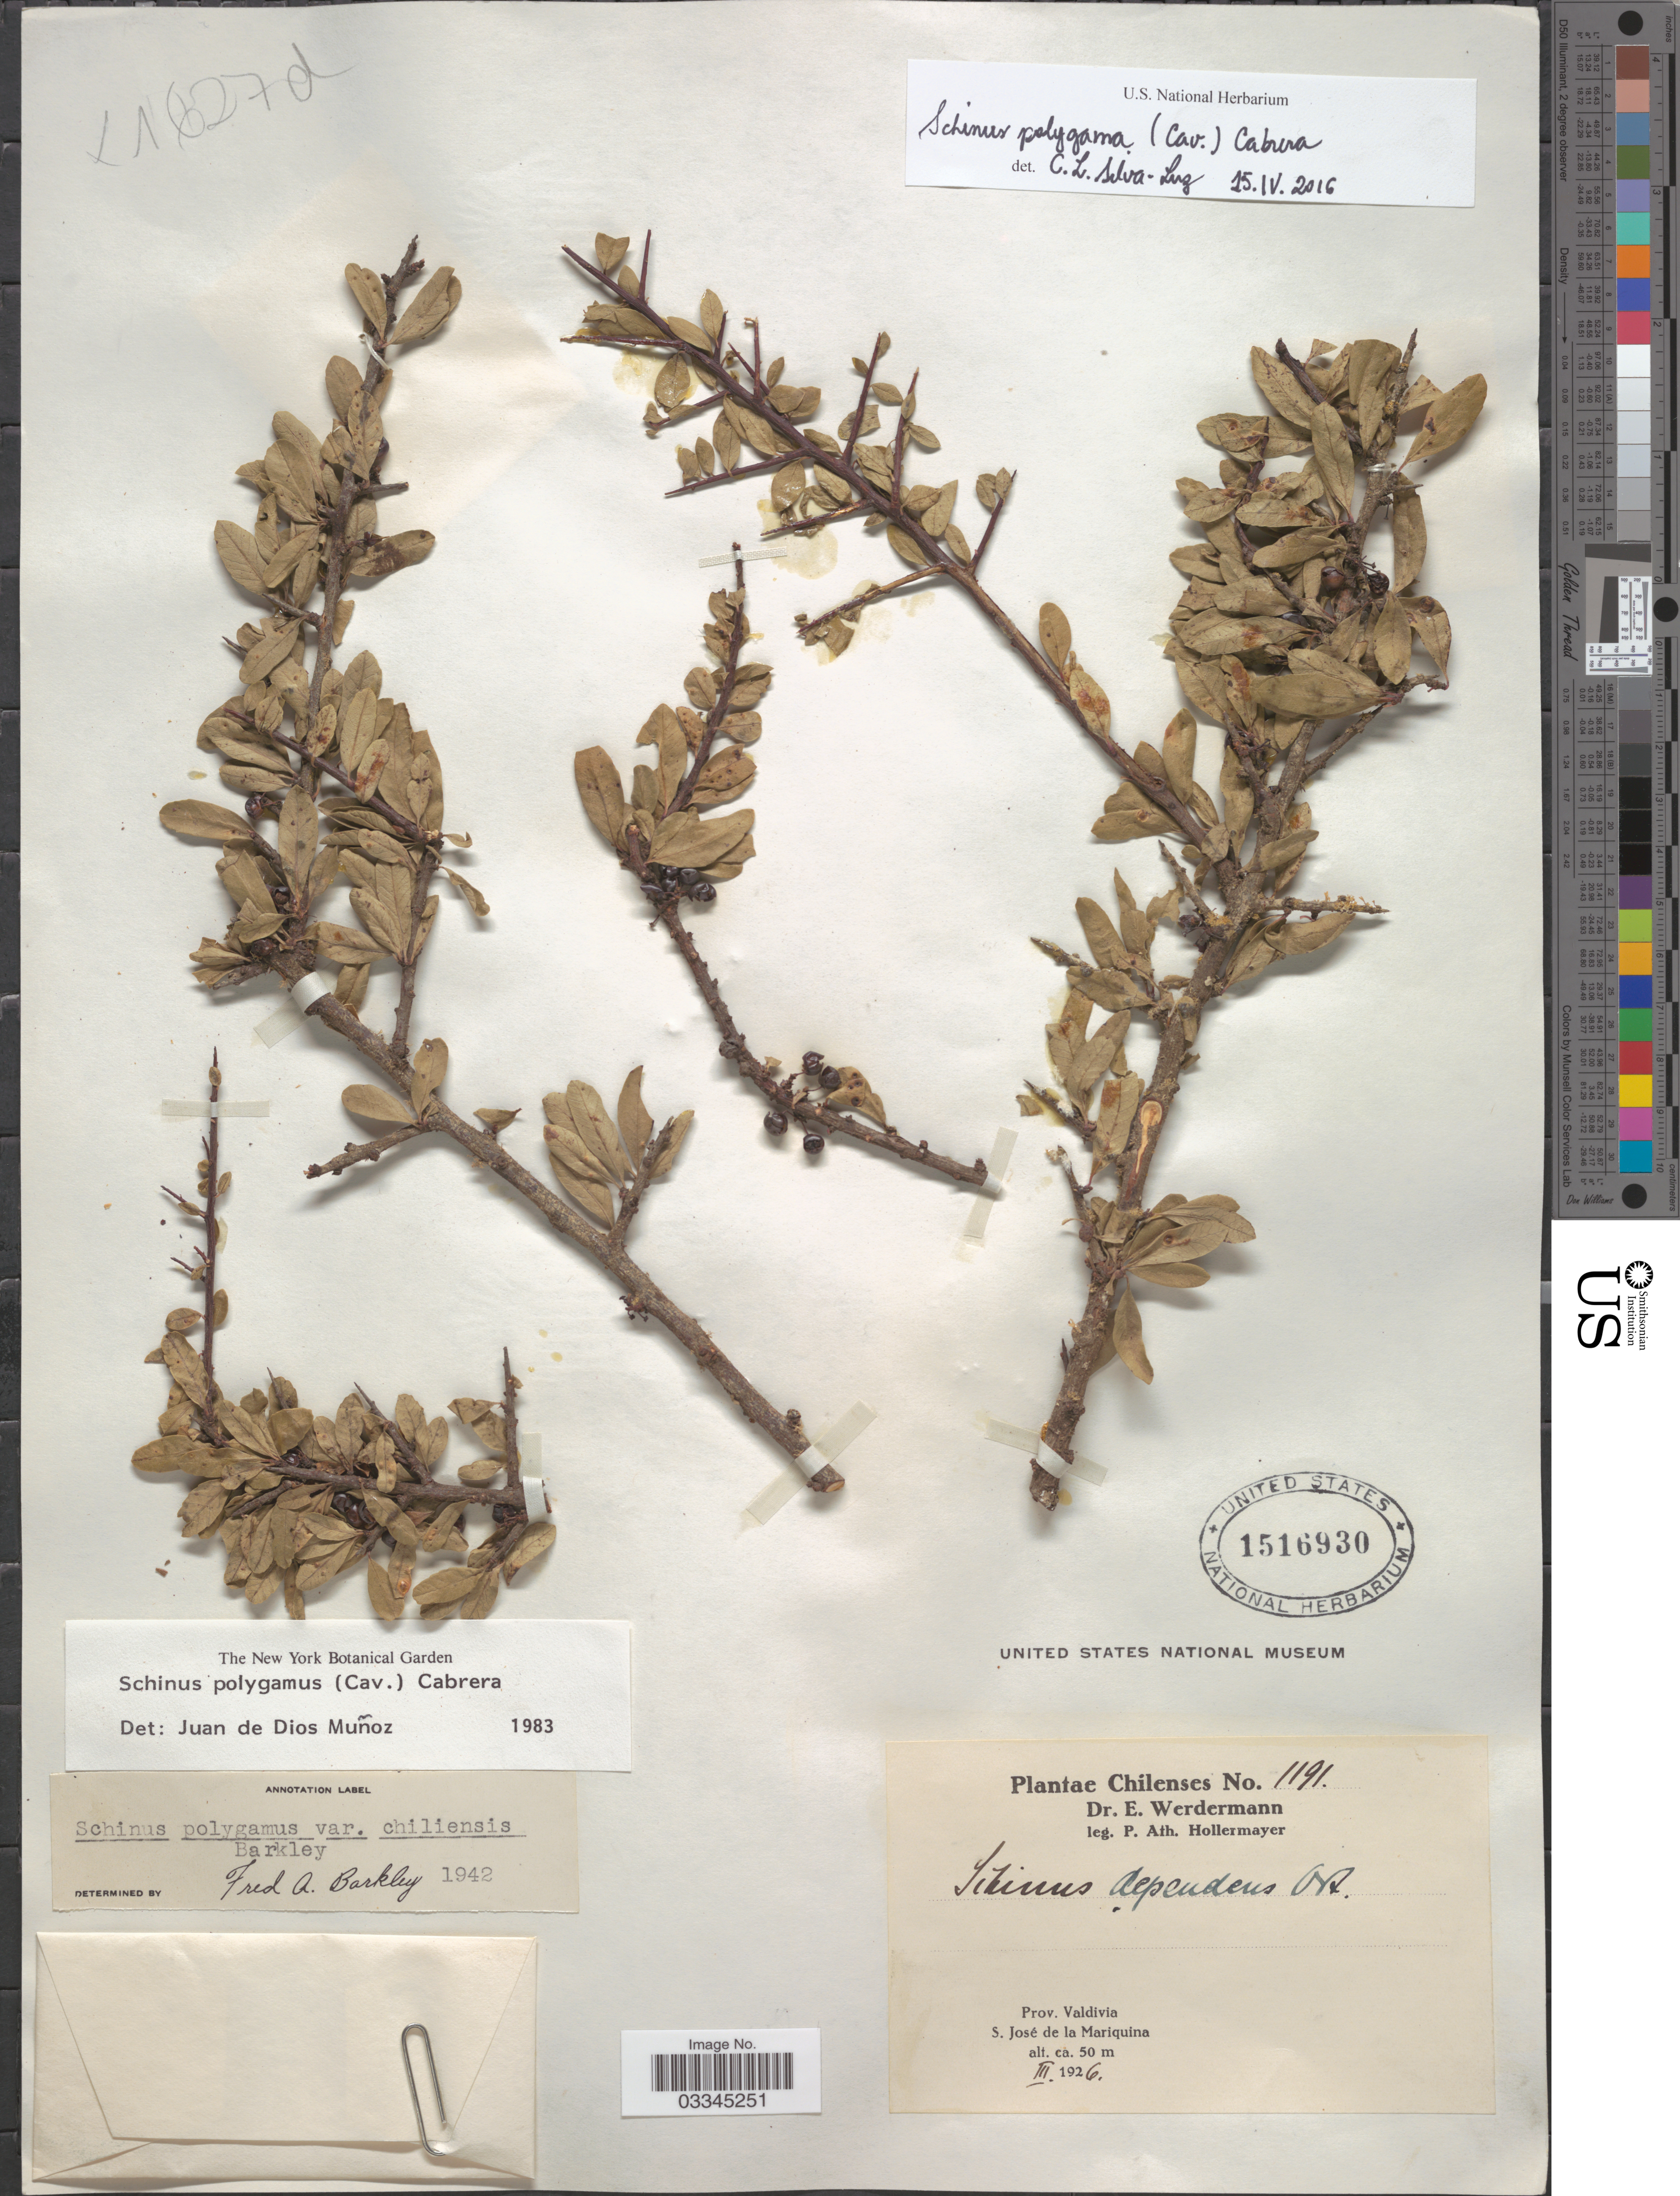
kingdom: Plantae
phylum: Tracheophyta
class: Magnoliopsida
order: Sapindales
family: Anacardiaceae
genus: Schinus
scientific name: Schinus polygama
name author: (Cav.) Cabrera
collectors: P. Hollermayer & E. Werdermann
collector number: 1191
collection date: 1926-03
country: Chile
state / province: Los Ríos (XIV)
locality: Prov. Valdivia. S. José de la Mariquina.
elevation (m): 50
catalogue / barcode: US 1516930